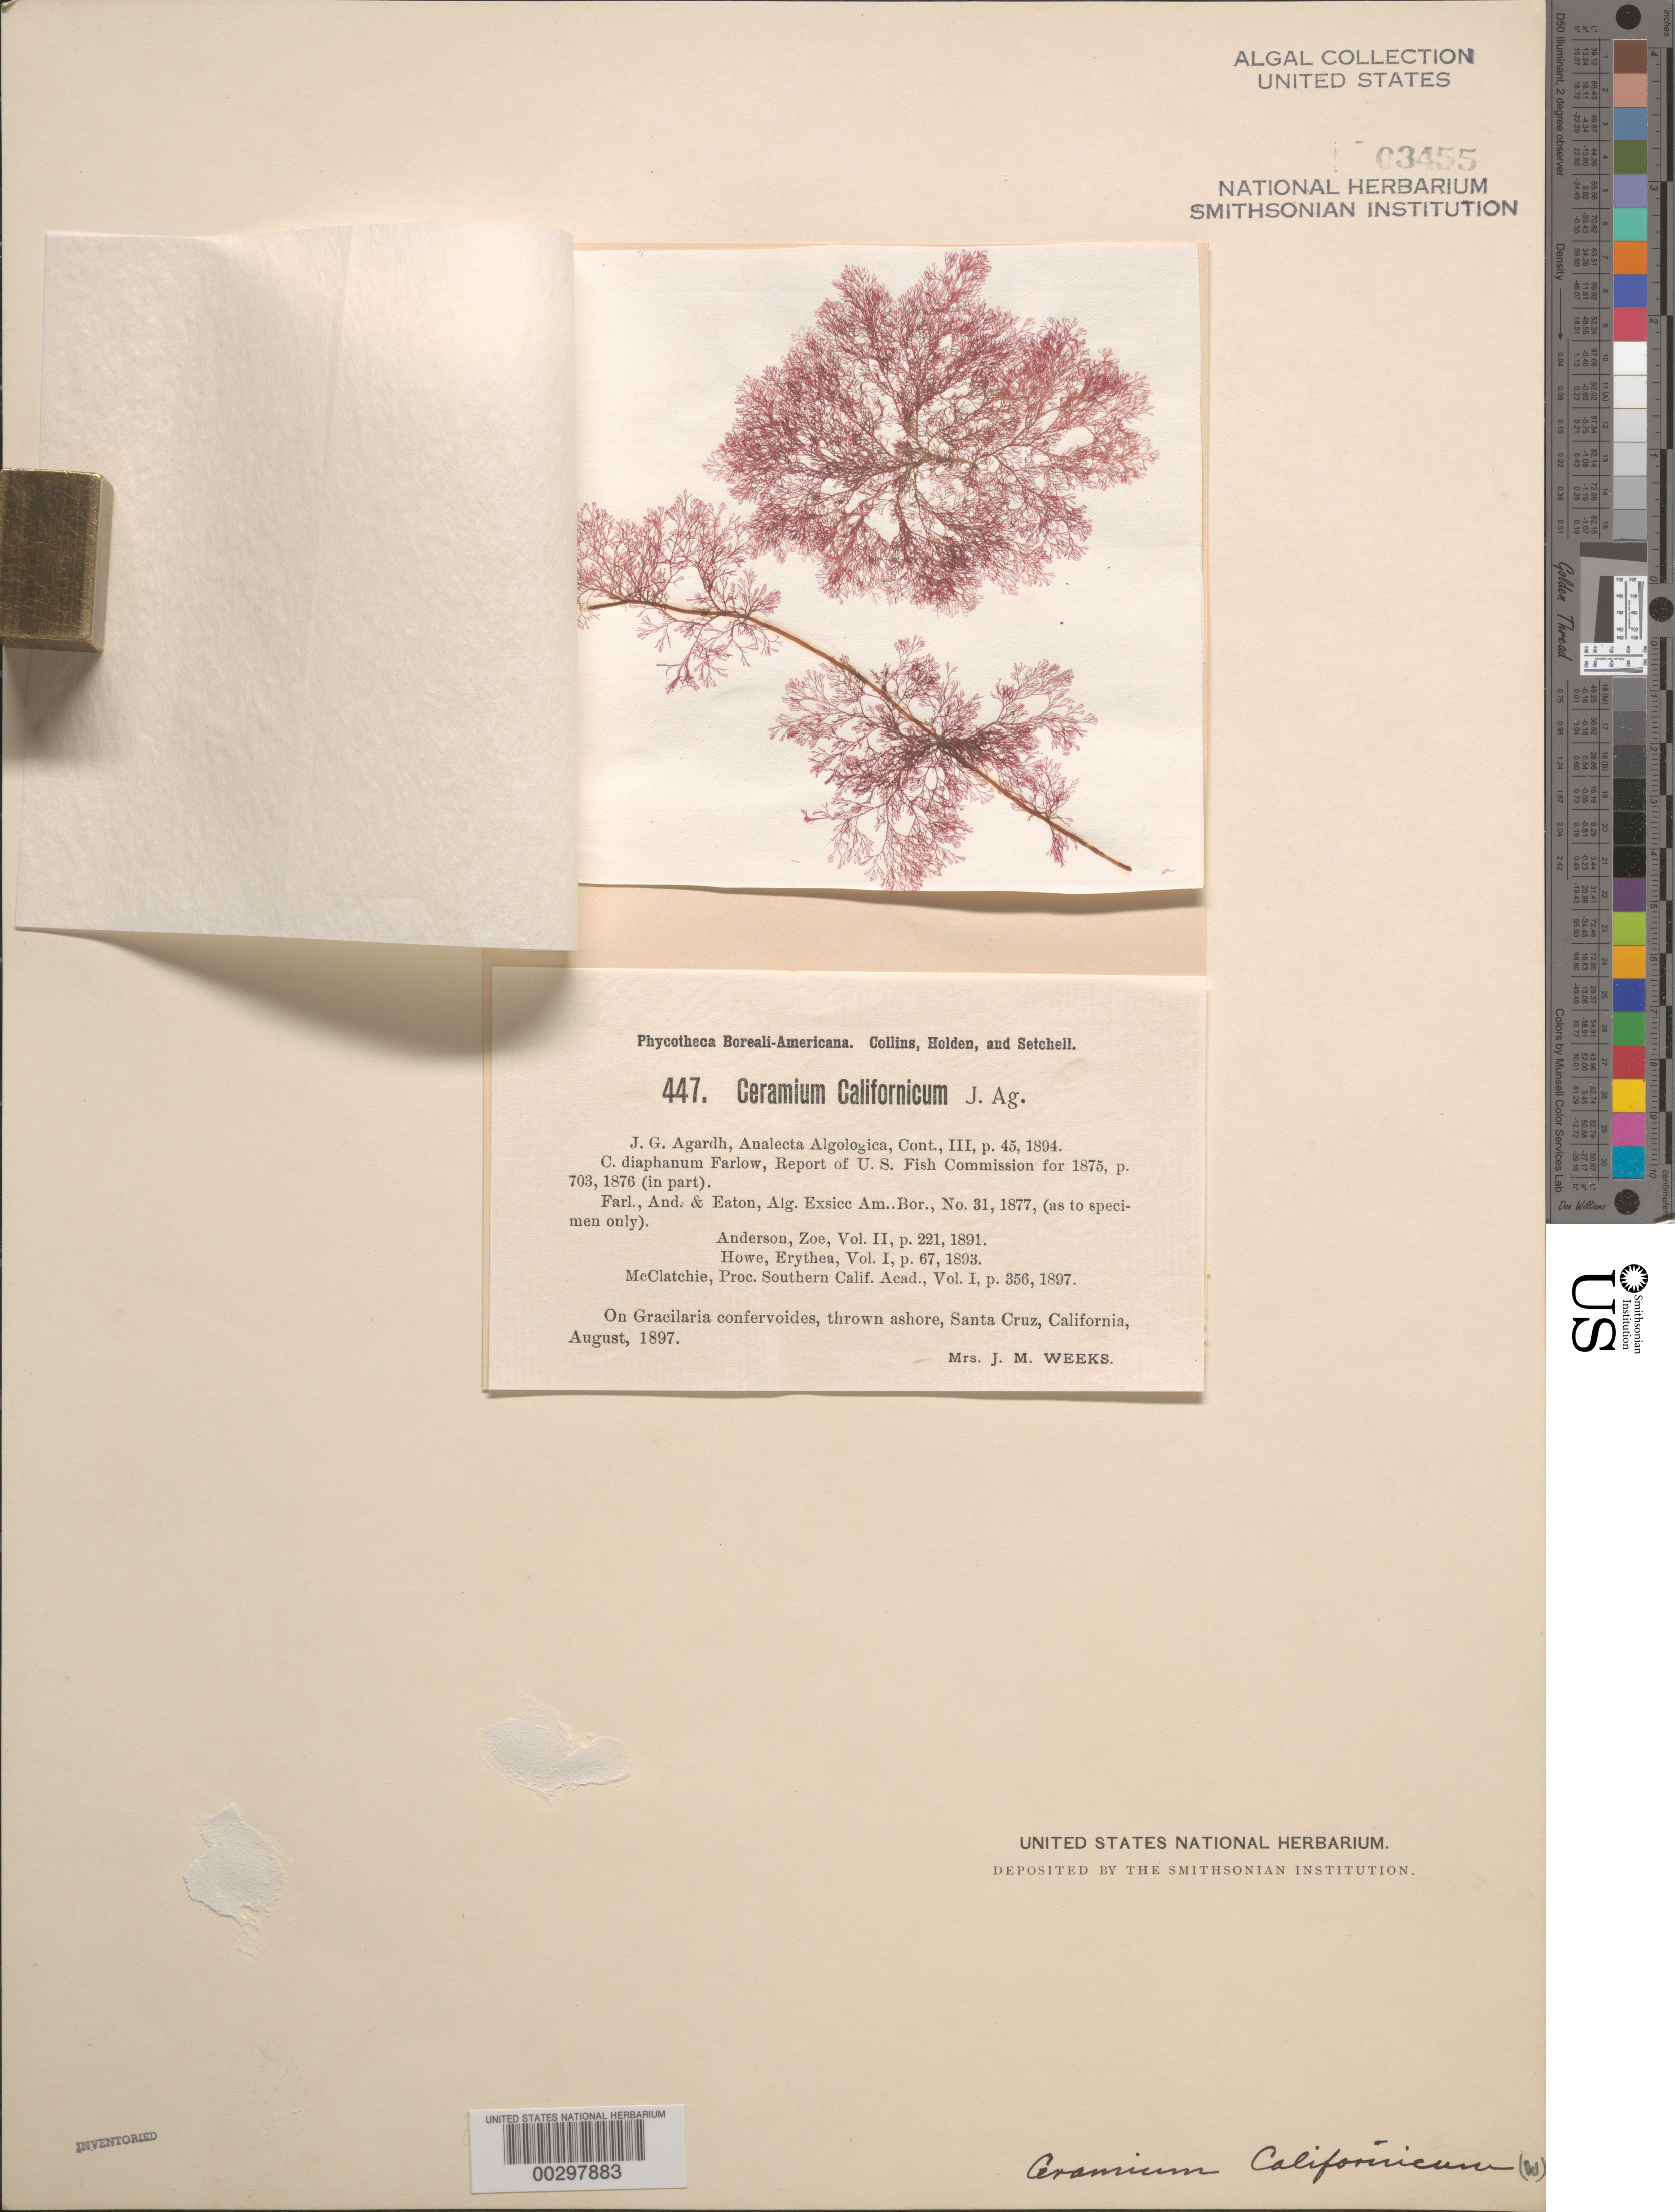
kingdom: Plantae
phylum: Rhodophyta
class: Florideophyceae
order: Ceramiales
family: Ceramiaceae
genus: Ceramium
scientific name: Ceramium californicum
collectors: Mrs. J. Weeks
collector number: PB-A 447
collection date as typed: Aug 1897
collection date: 1897-08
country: United States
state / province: California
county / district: Santa Cruz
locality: Santa Cruz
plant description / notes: Collins, Holden & Setchell, Phycotheca Boreali-Americana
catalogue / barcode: US 3455